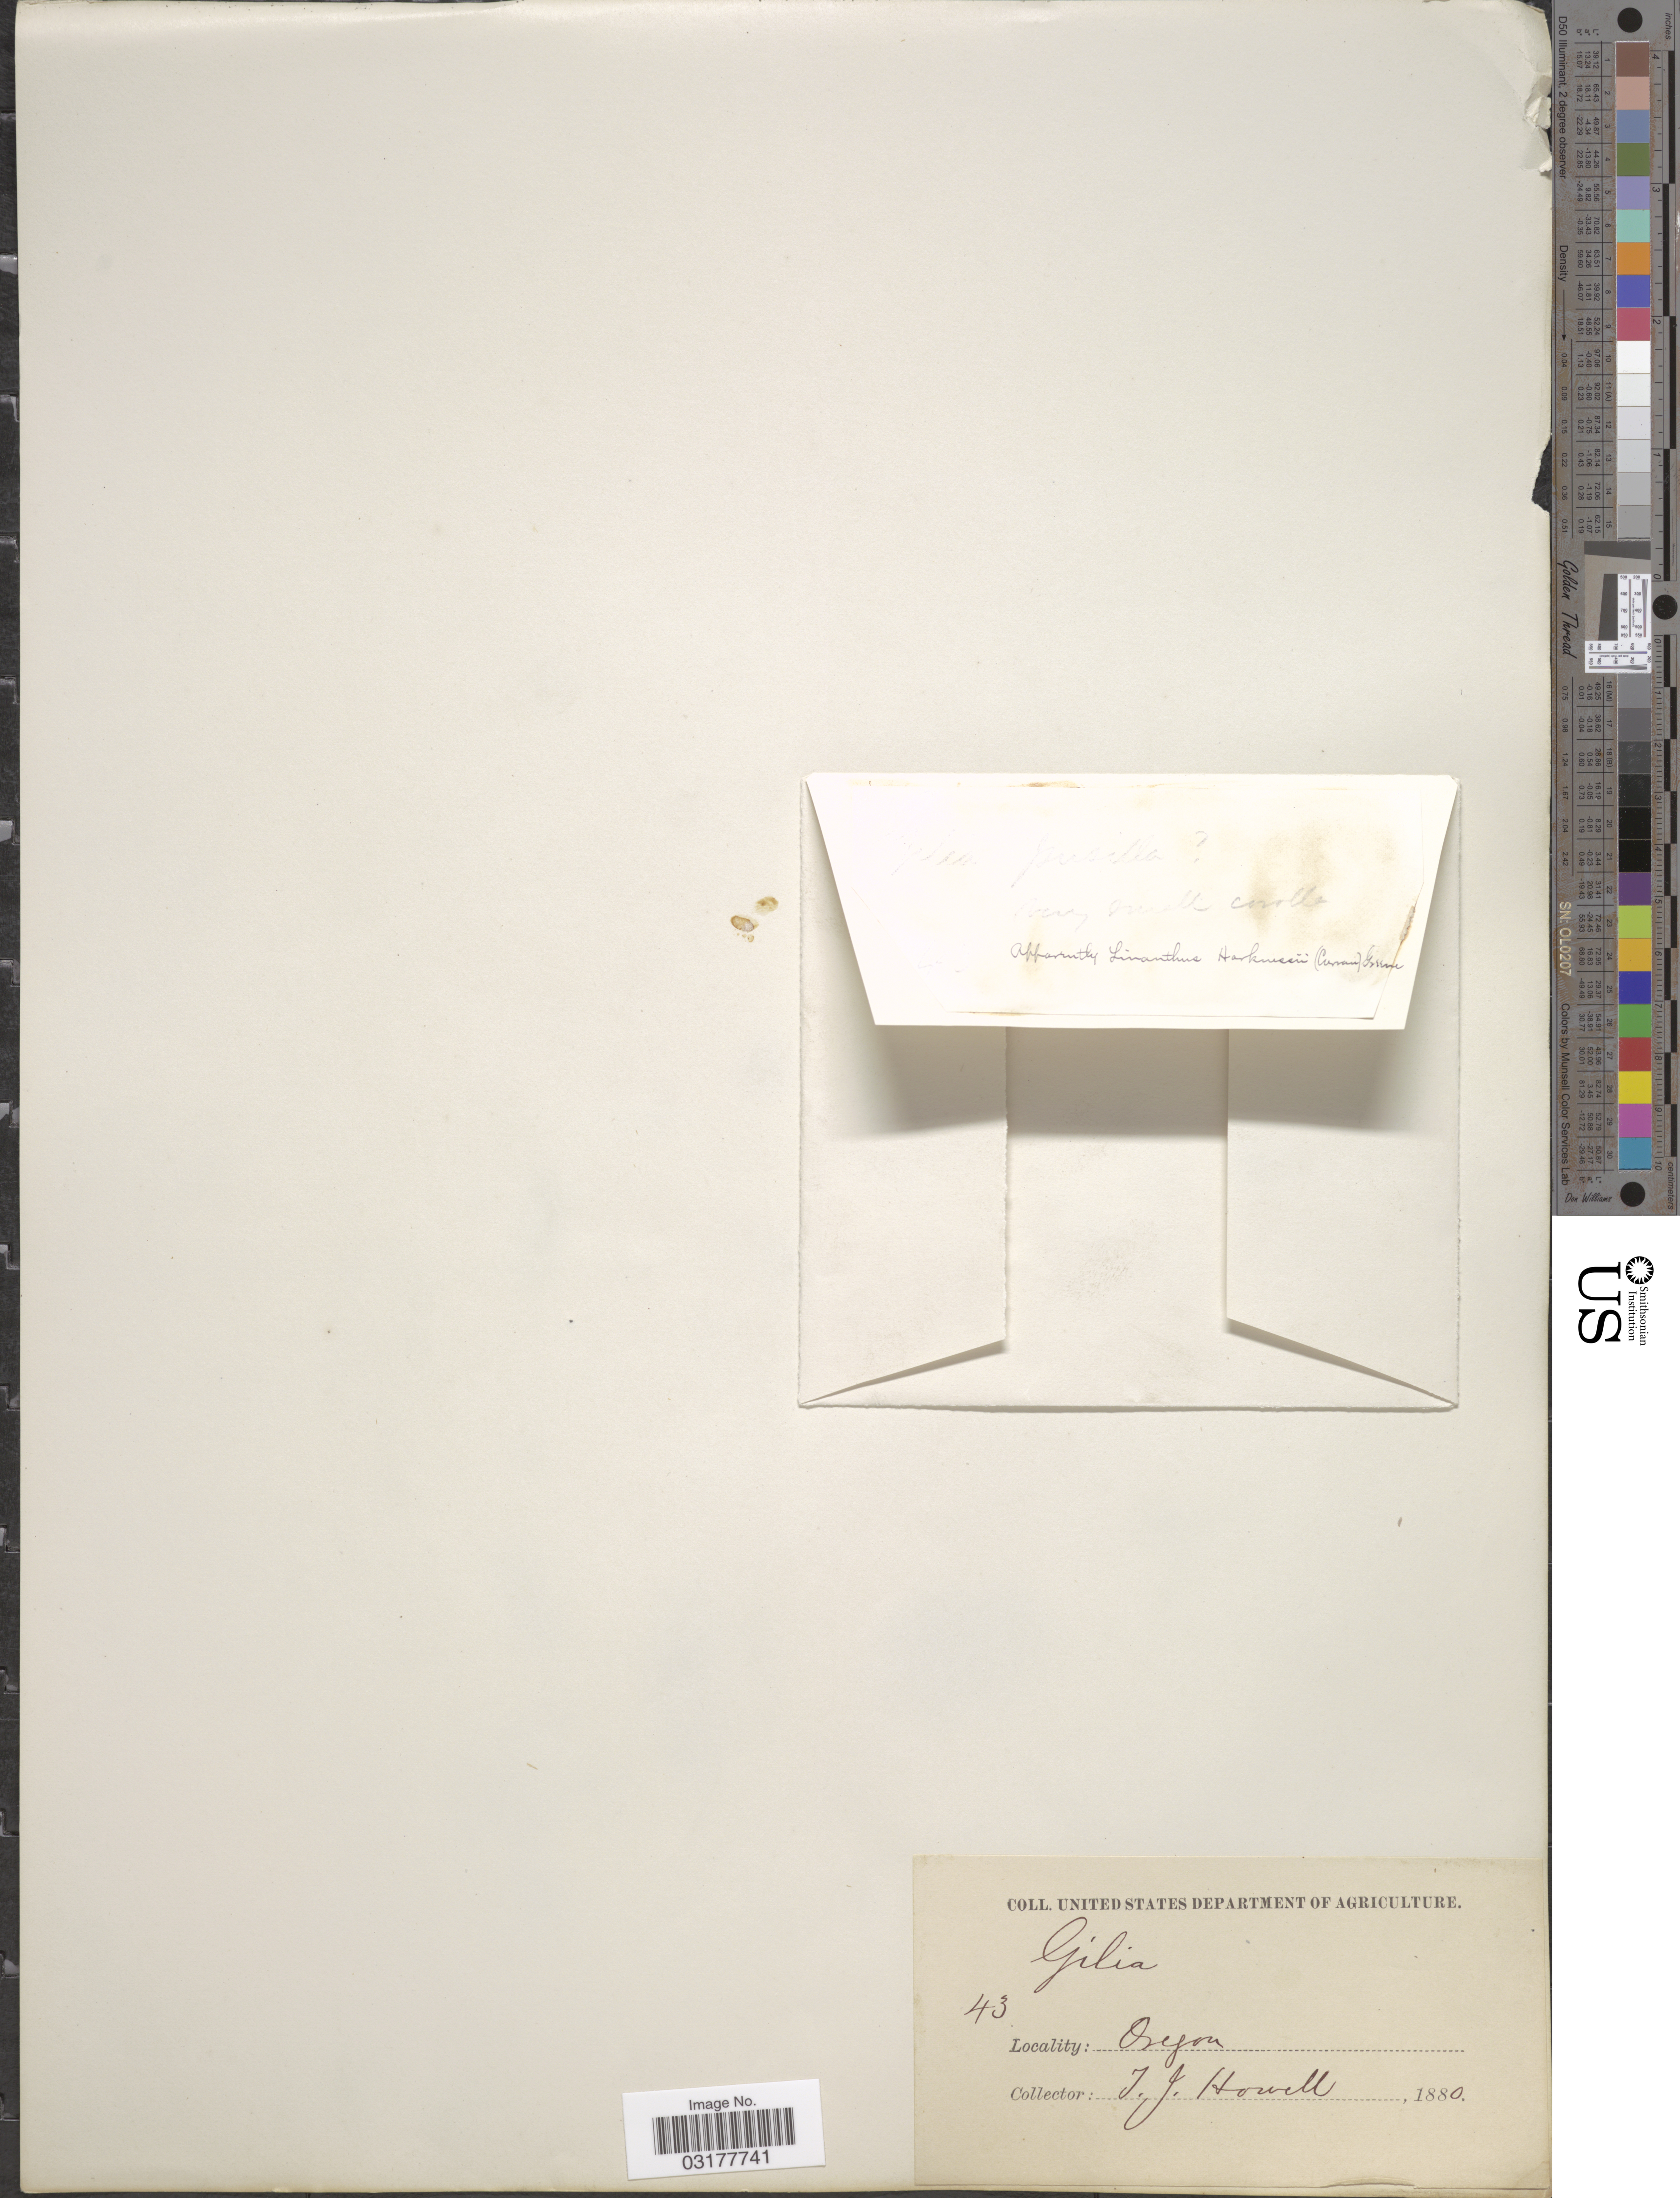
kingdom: Plantae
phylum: Tracheophyta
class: Magnoliopsida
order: Ericales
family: Polemoniaceae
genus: Leptosiphon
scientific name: Leptosiphon septentrionalis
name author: (H. Mason) J.M. Porter & L.A. Johnson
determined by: Strong, Mark T., (BOT), Smithsonian Institution - National Museum of Natural History (UNITED STATES)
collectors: T. J. Howell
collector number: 43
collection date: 1880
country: United States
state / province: Oregon